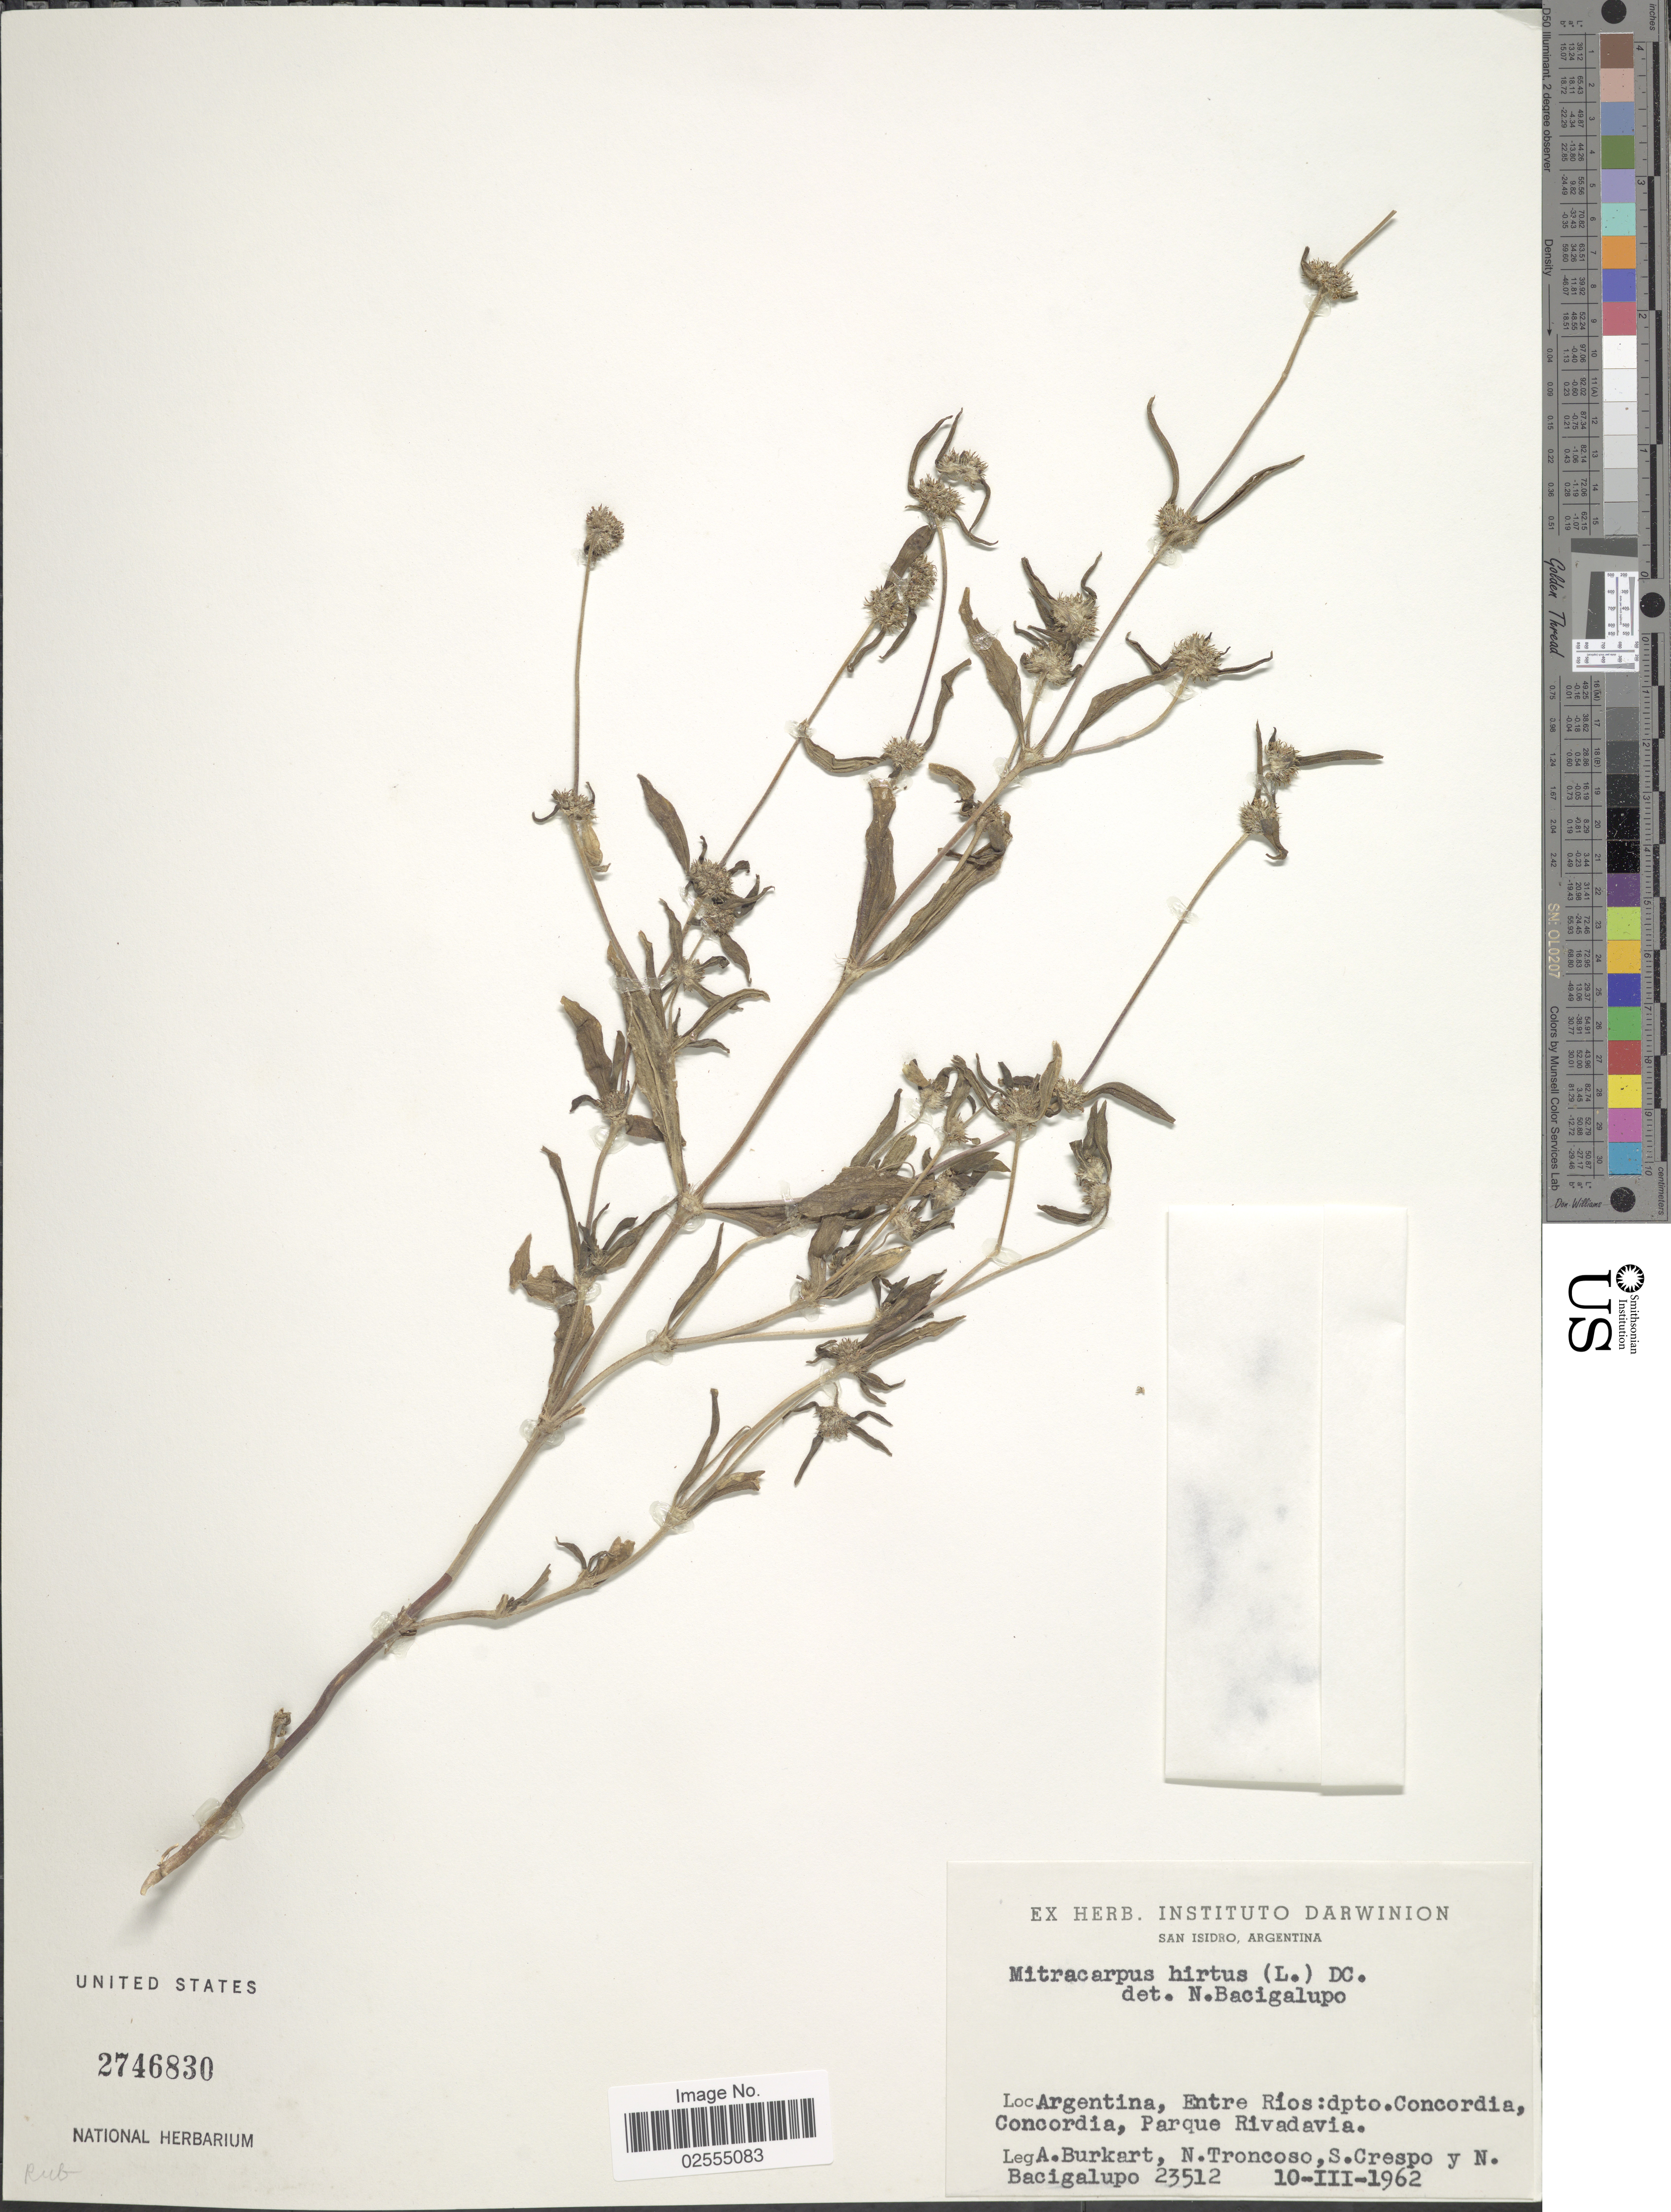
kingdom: Plantae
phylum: Tracheophyta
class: Magnoliopsida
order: Gentianales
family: Rubiaceae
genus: Mitracarpus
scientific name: Mitracarpus hirtus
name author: (L.) DC.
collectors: A. E. Burkart, N. Troncoso, S. Crespo & N. M. Bacigalupo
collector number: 23512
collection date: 1962-03-10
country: Argentina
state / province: Entre Rios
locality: Argentina, Entre Rios: dpto. Concordia, Concordia, Parque Rivadavia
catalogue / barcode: US 2746830